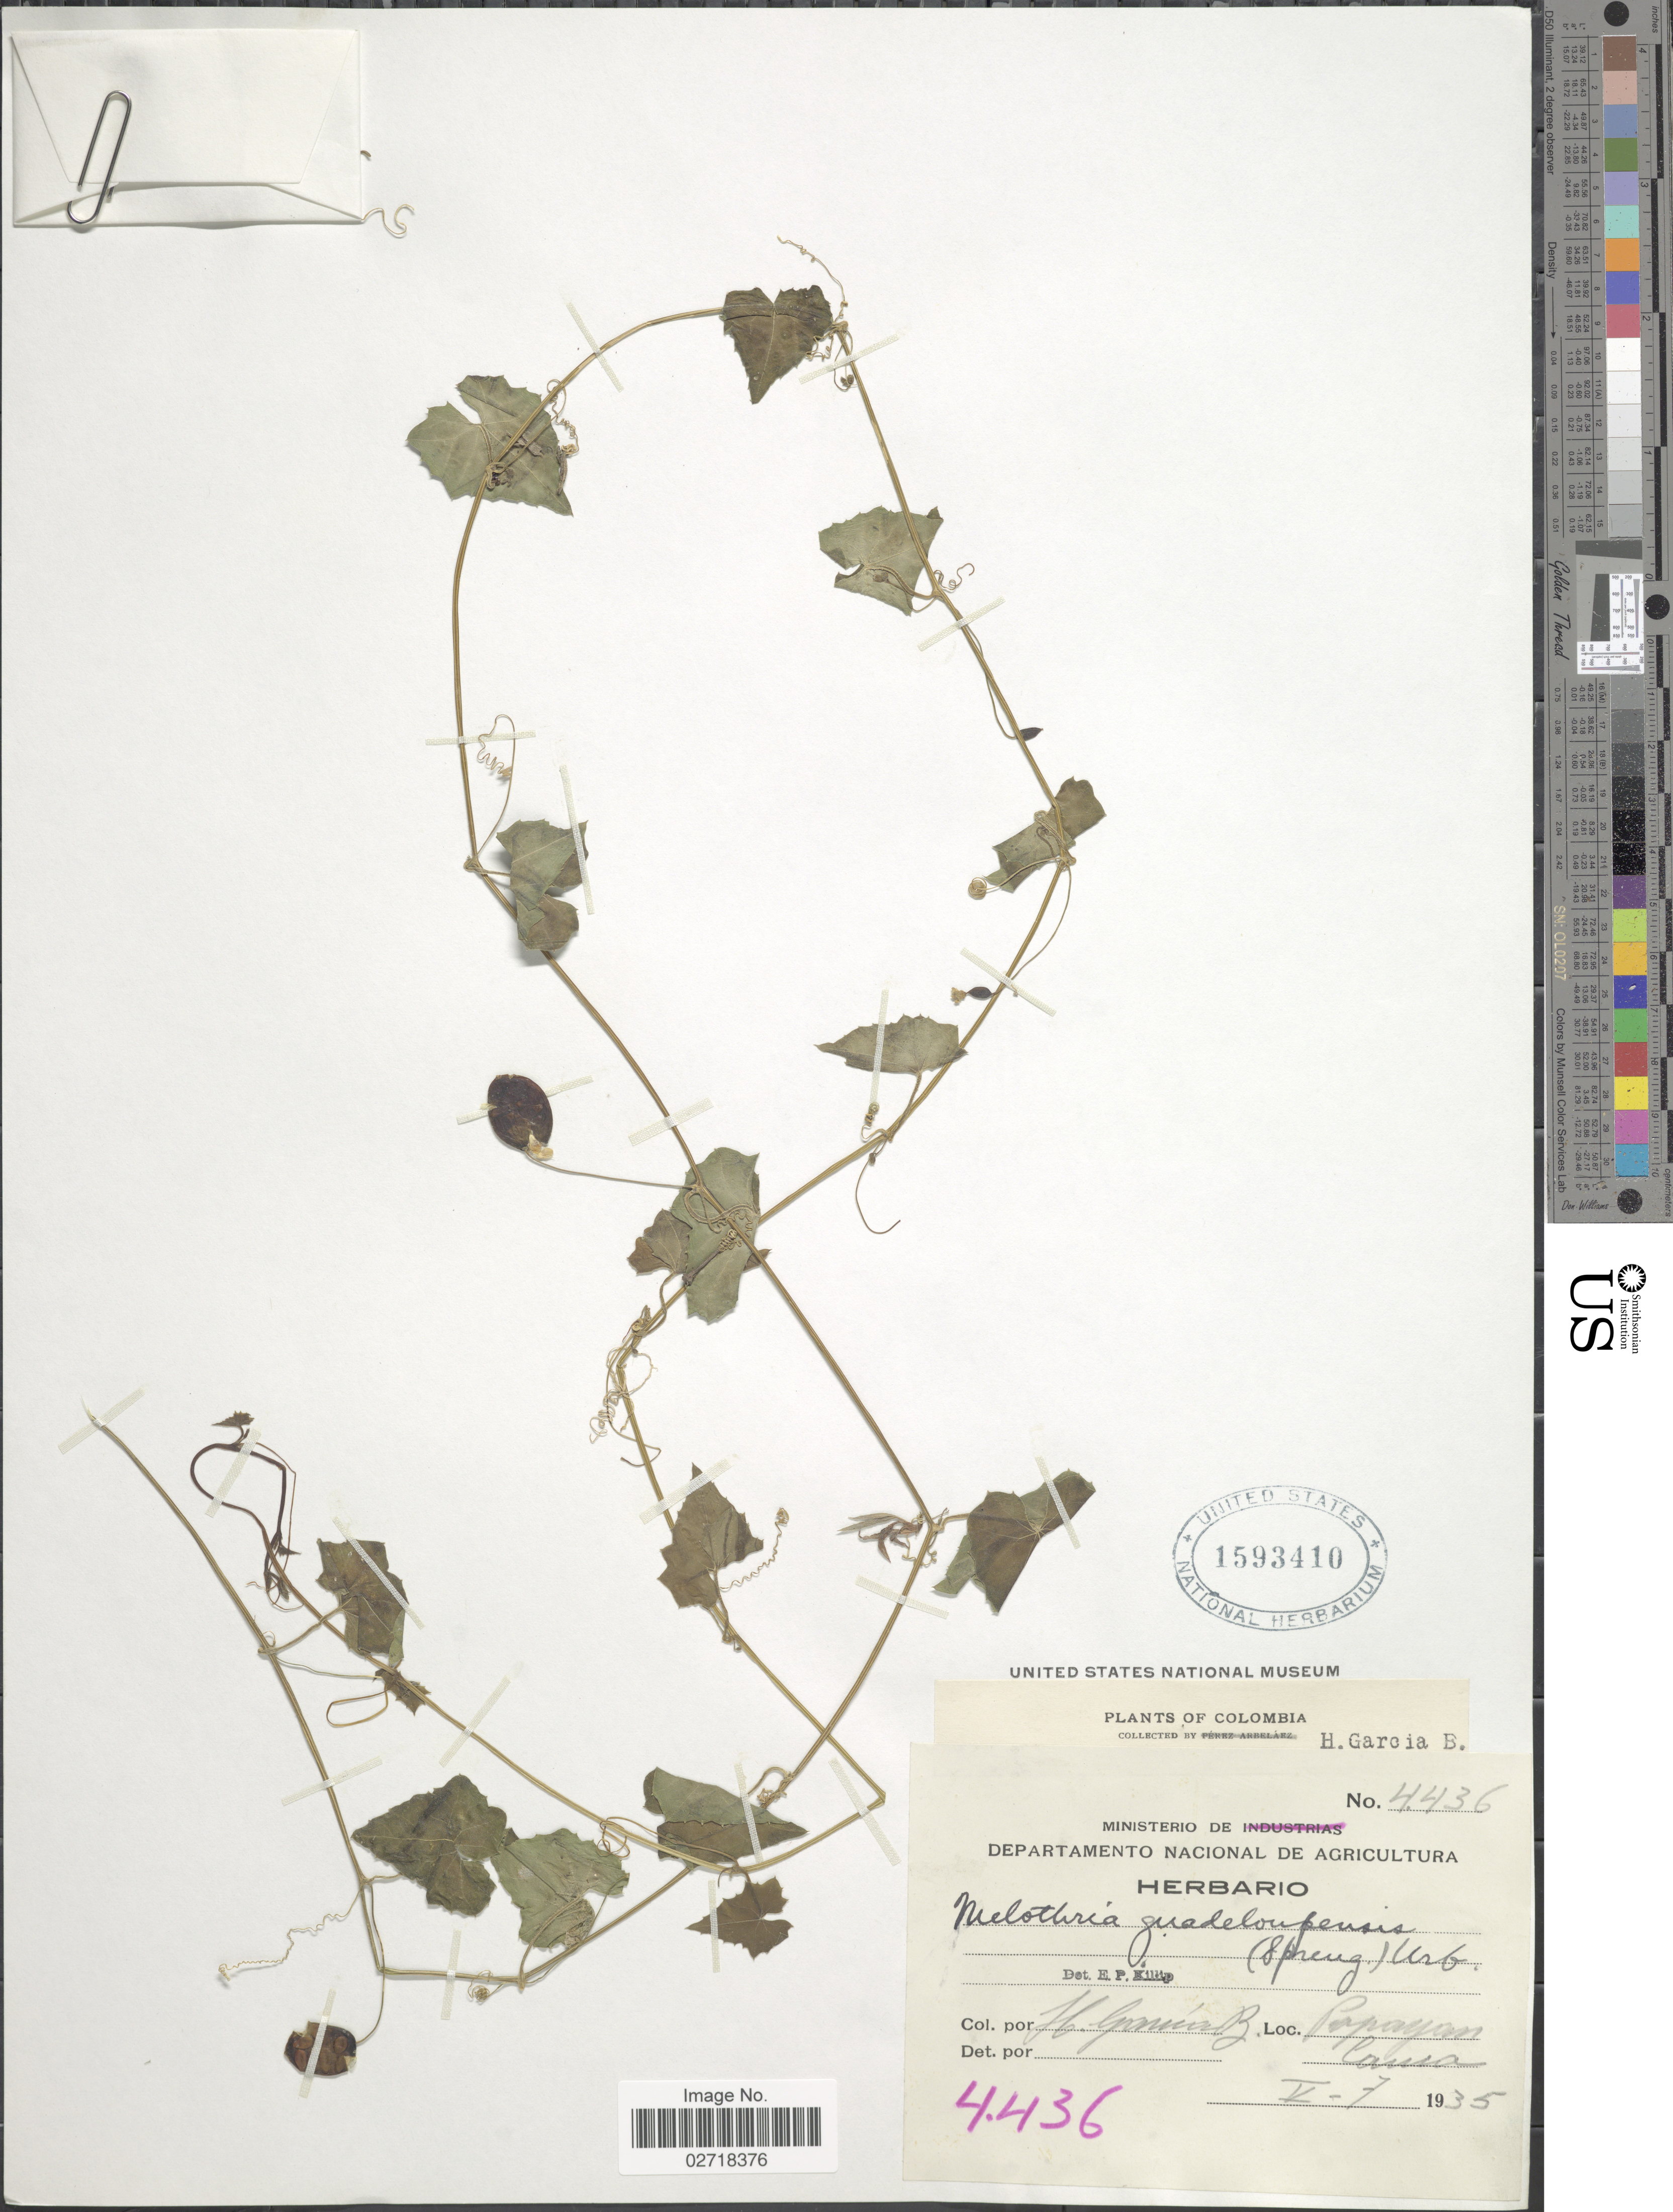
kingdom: Plantae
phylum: Tracheophyta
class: Magnoliopsida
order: Cucurbitales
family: Cucurbitaceae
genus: Melothria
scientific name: Melothria pendula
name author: L.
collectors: H. García Barriga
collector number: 4436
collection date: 1935-05-07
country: Colombia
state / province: Cauca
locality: Popayan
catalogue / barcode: US 1593410